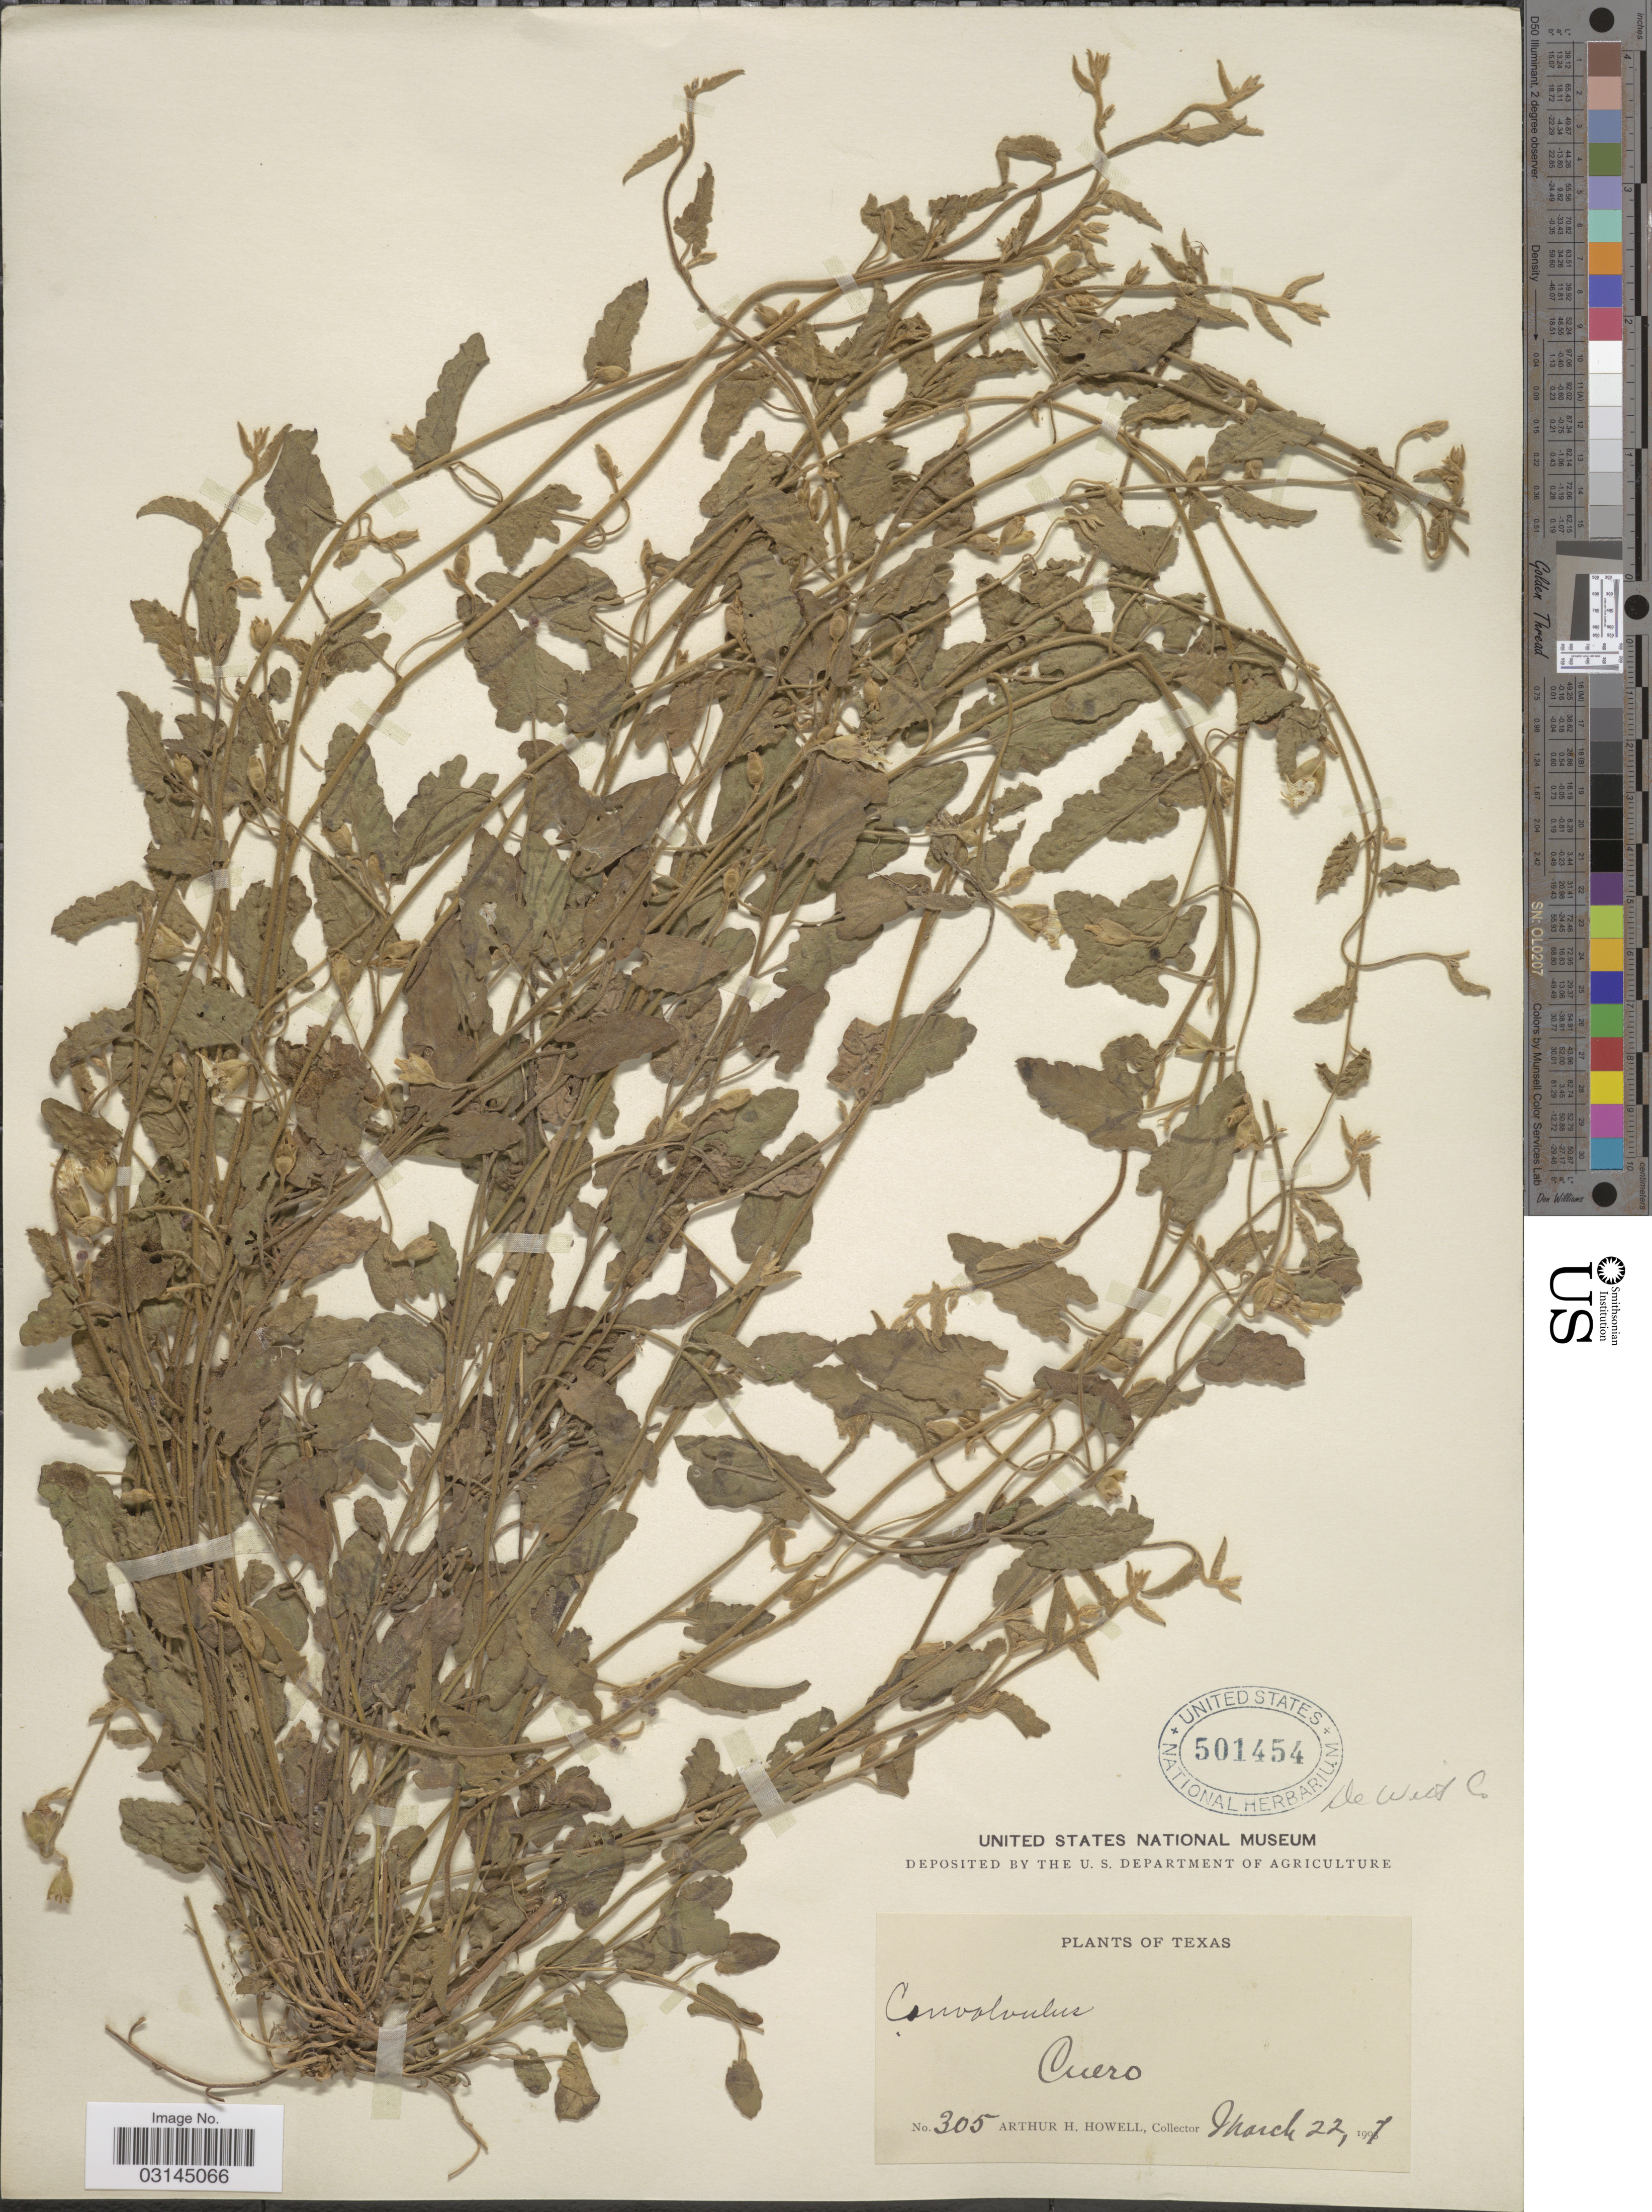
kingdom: Plantae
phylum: Tracheophyta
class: Magnoliopsida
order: Solanales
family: Convolvulaceae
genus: Convolvulus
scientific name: Convolvulus hermannioides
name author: A. Gray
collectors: A. Howell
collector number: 305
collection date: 1907-03-22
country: United States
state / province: Texas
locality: Cuero. De Witt Co.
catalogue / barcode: US 501454